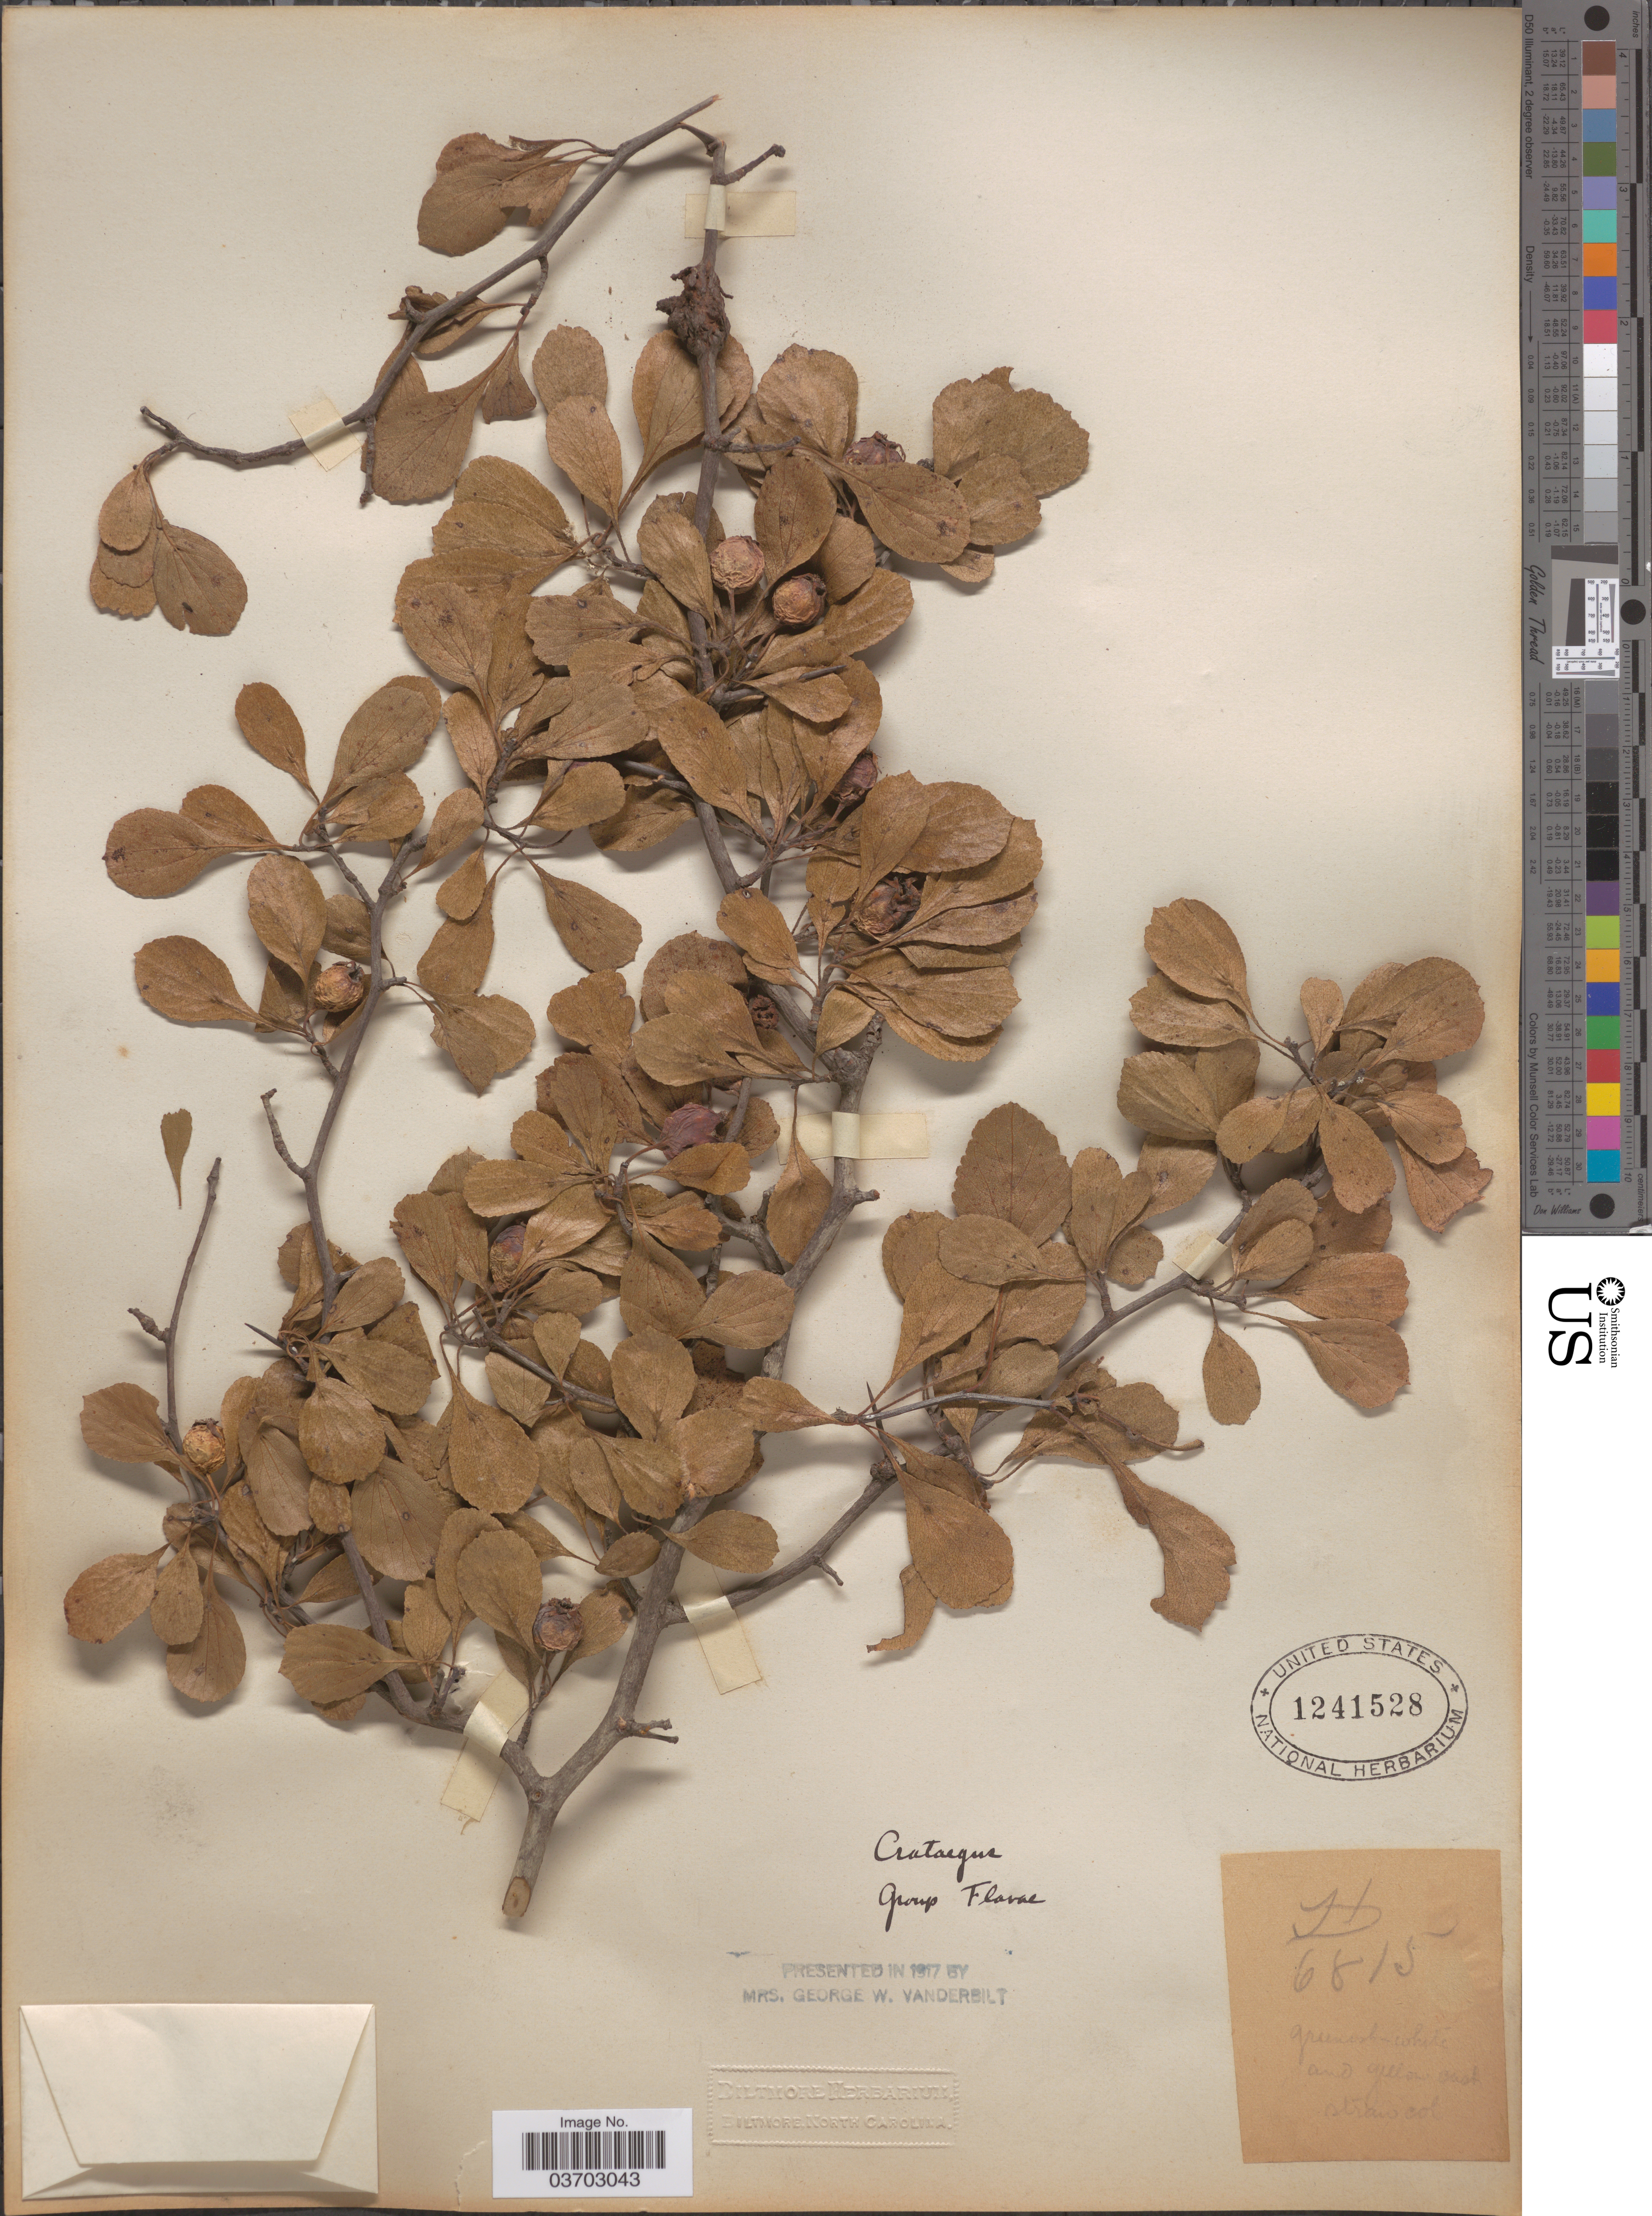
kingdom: Plantae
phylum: Tracheophyta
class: Magnoliopsida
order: Rosales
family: Rosaceae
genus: Crataegus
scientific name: Crataegus sp.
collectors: ex herb. Biltmore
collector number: H6815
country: United States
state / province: North Carolina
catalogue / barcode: US 1241528